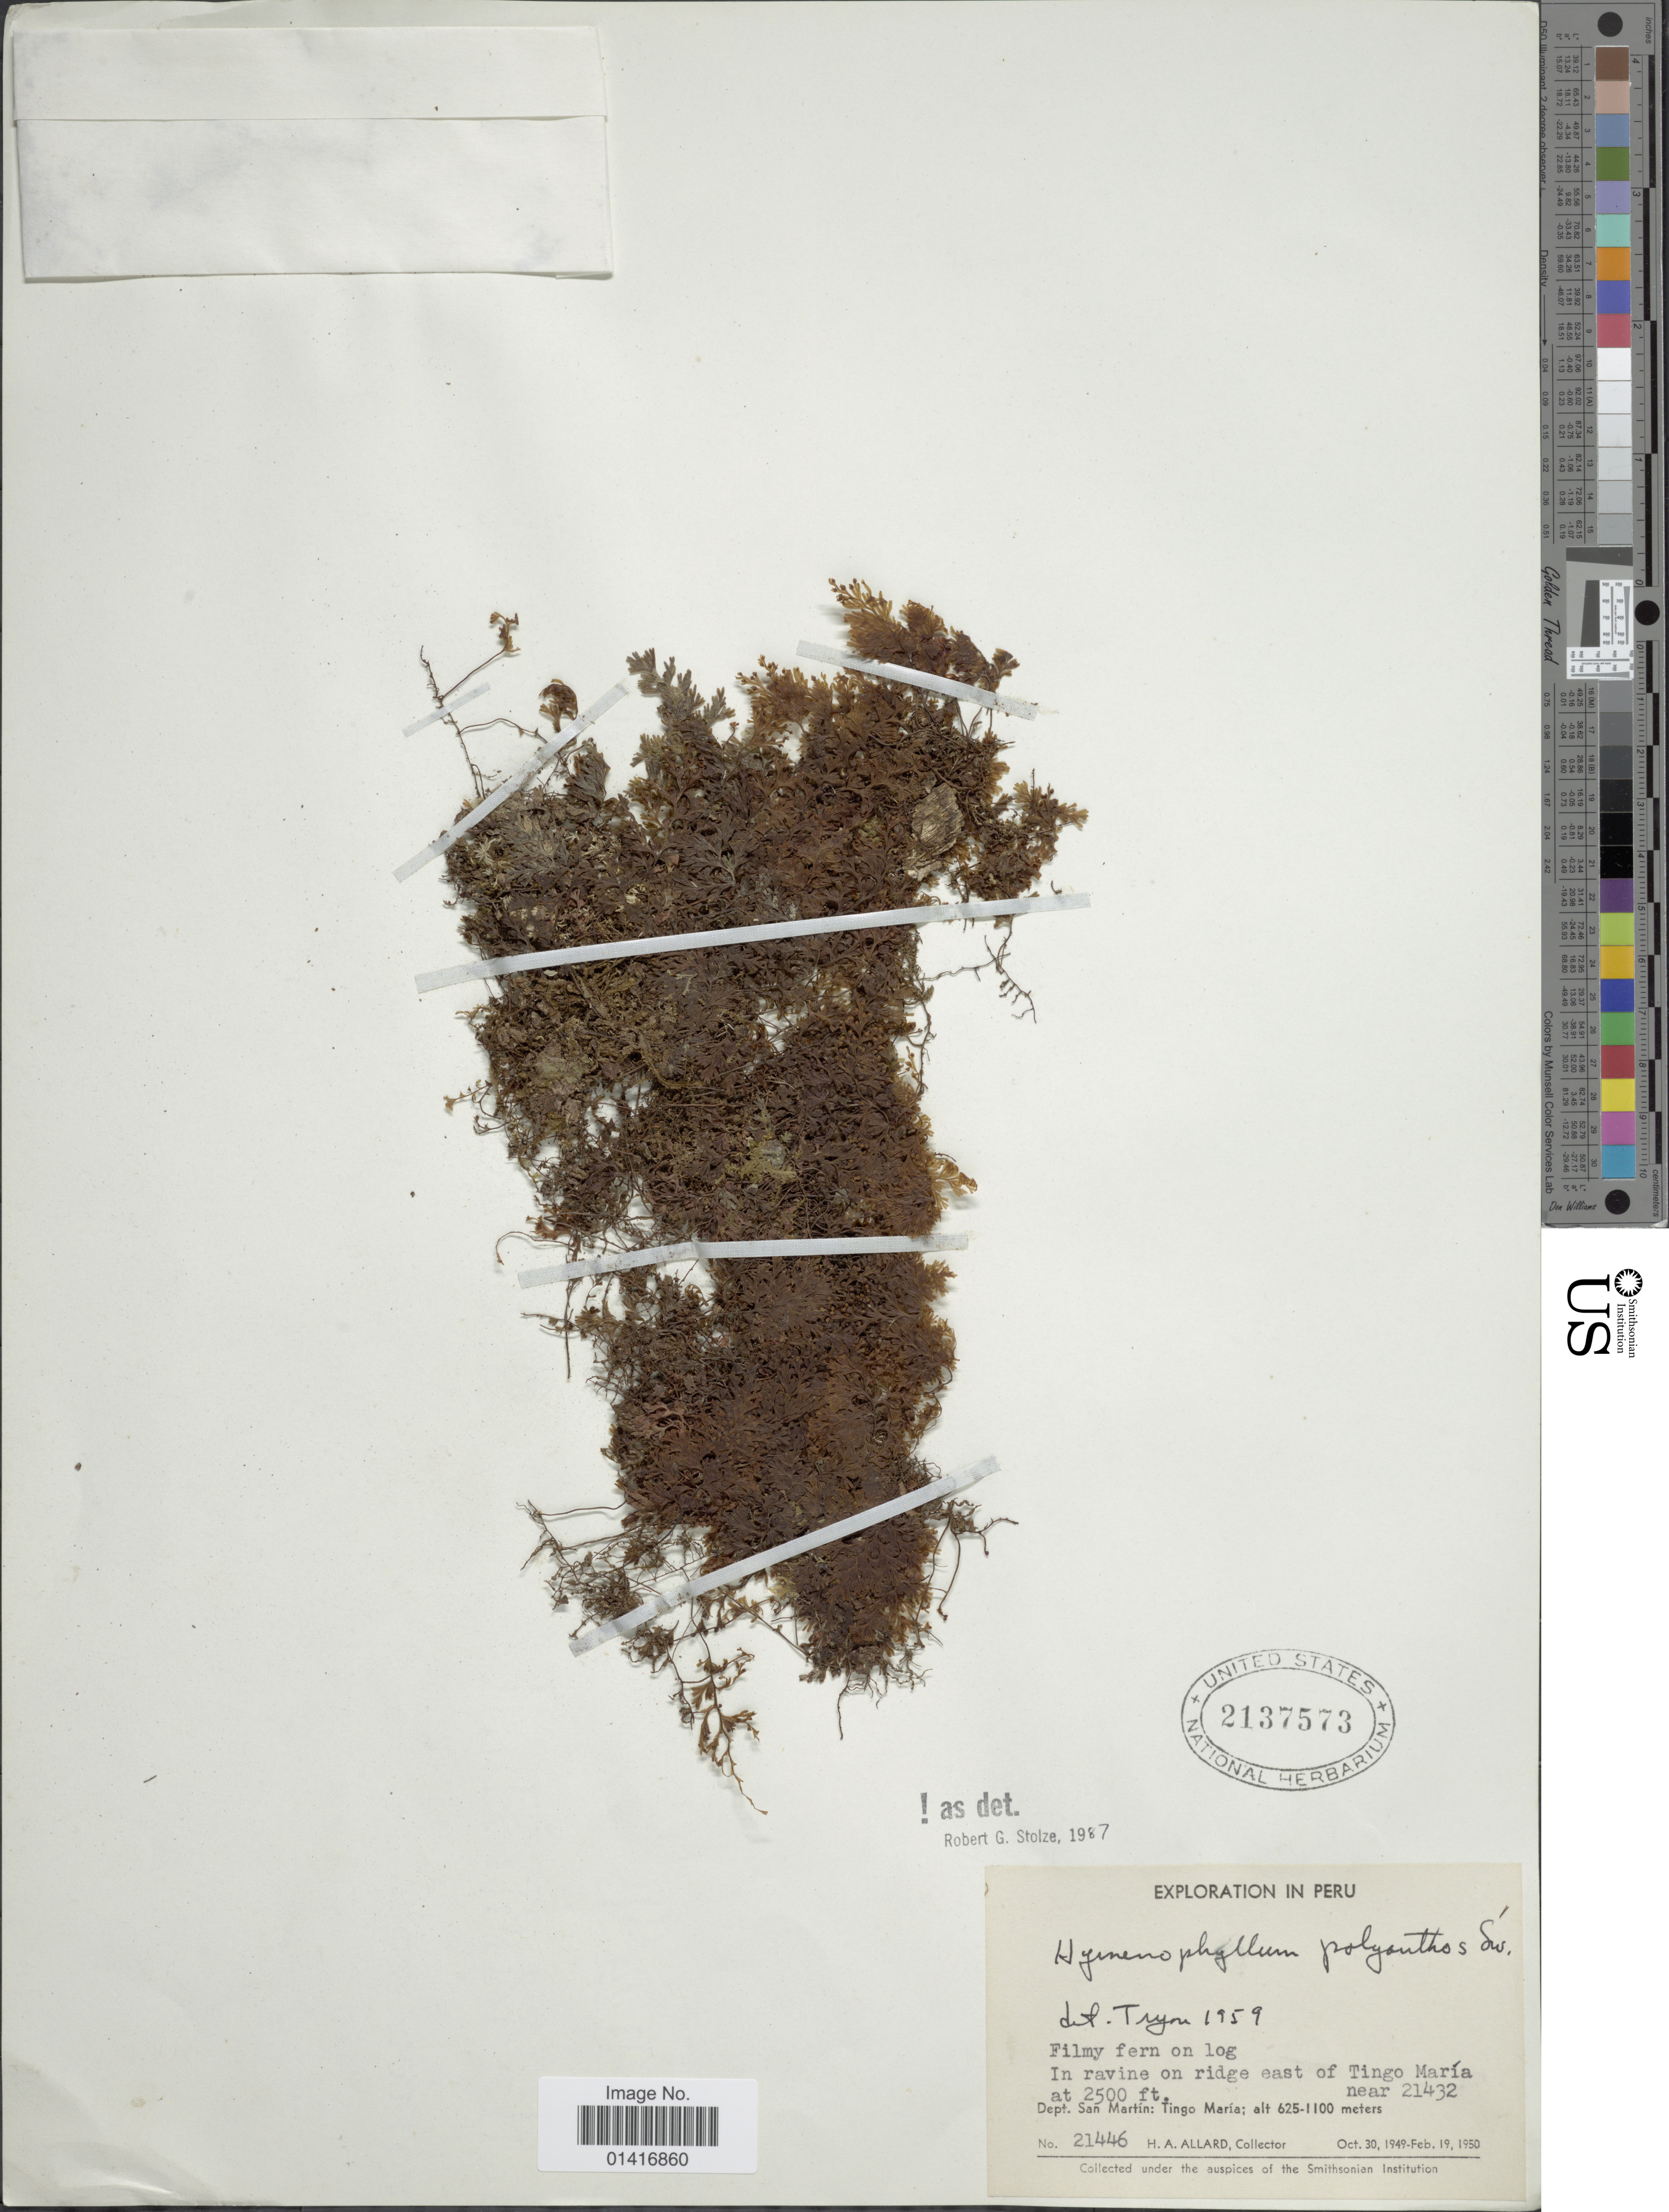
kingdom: Plantae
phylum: Tracheophyta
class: Polypodiopsida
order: Hymenophyllales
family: Hymenophyllaceae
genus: Hymenophyllum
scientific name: Hymenophyllum polyanthos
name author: (Sw.) Sw.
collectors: H. A. Allard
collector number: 21446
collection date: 1949-10-30/1950-02-19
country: Peru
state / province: San Martín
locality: In ravine on ridge east of Tingo María near 21432. Dept. San Martin: Tingo Maria.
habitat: in ravine on ridge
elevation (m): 762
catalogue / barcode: US 2137573